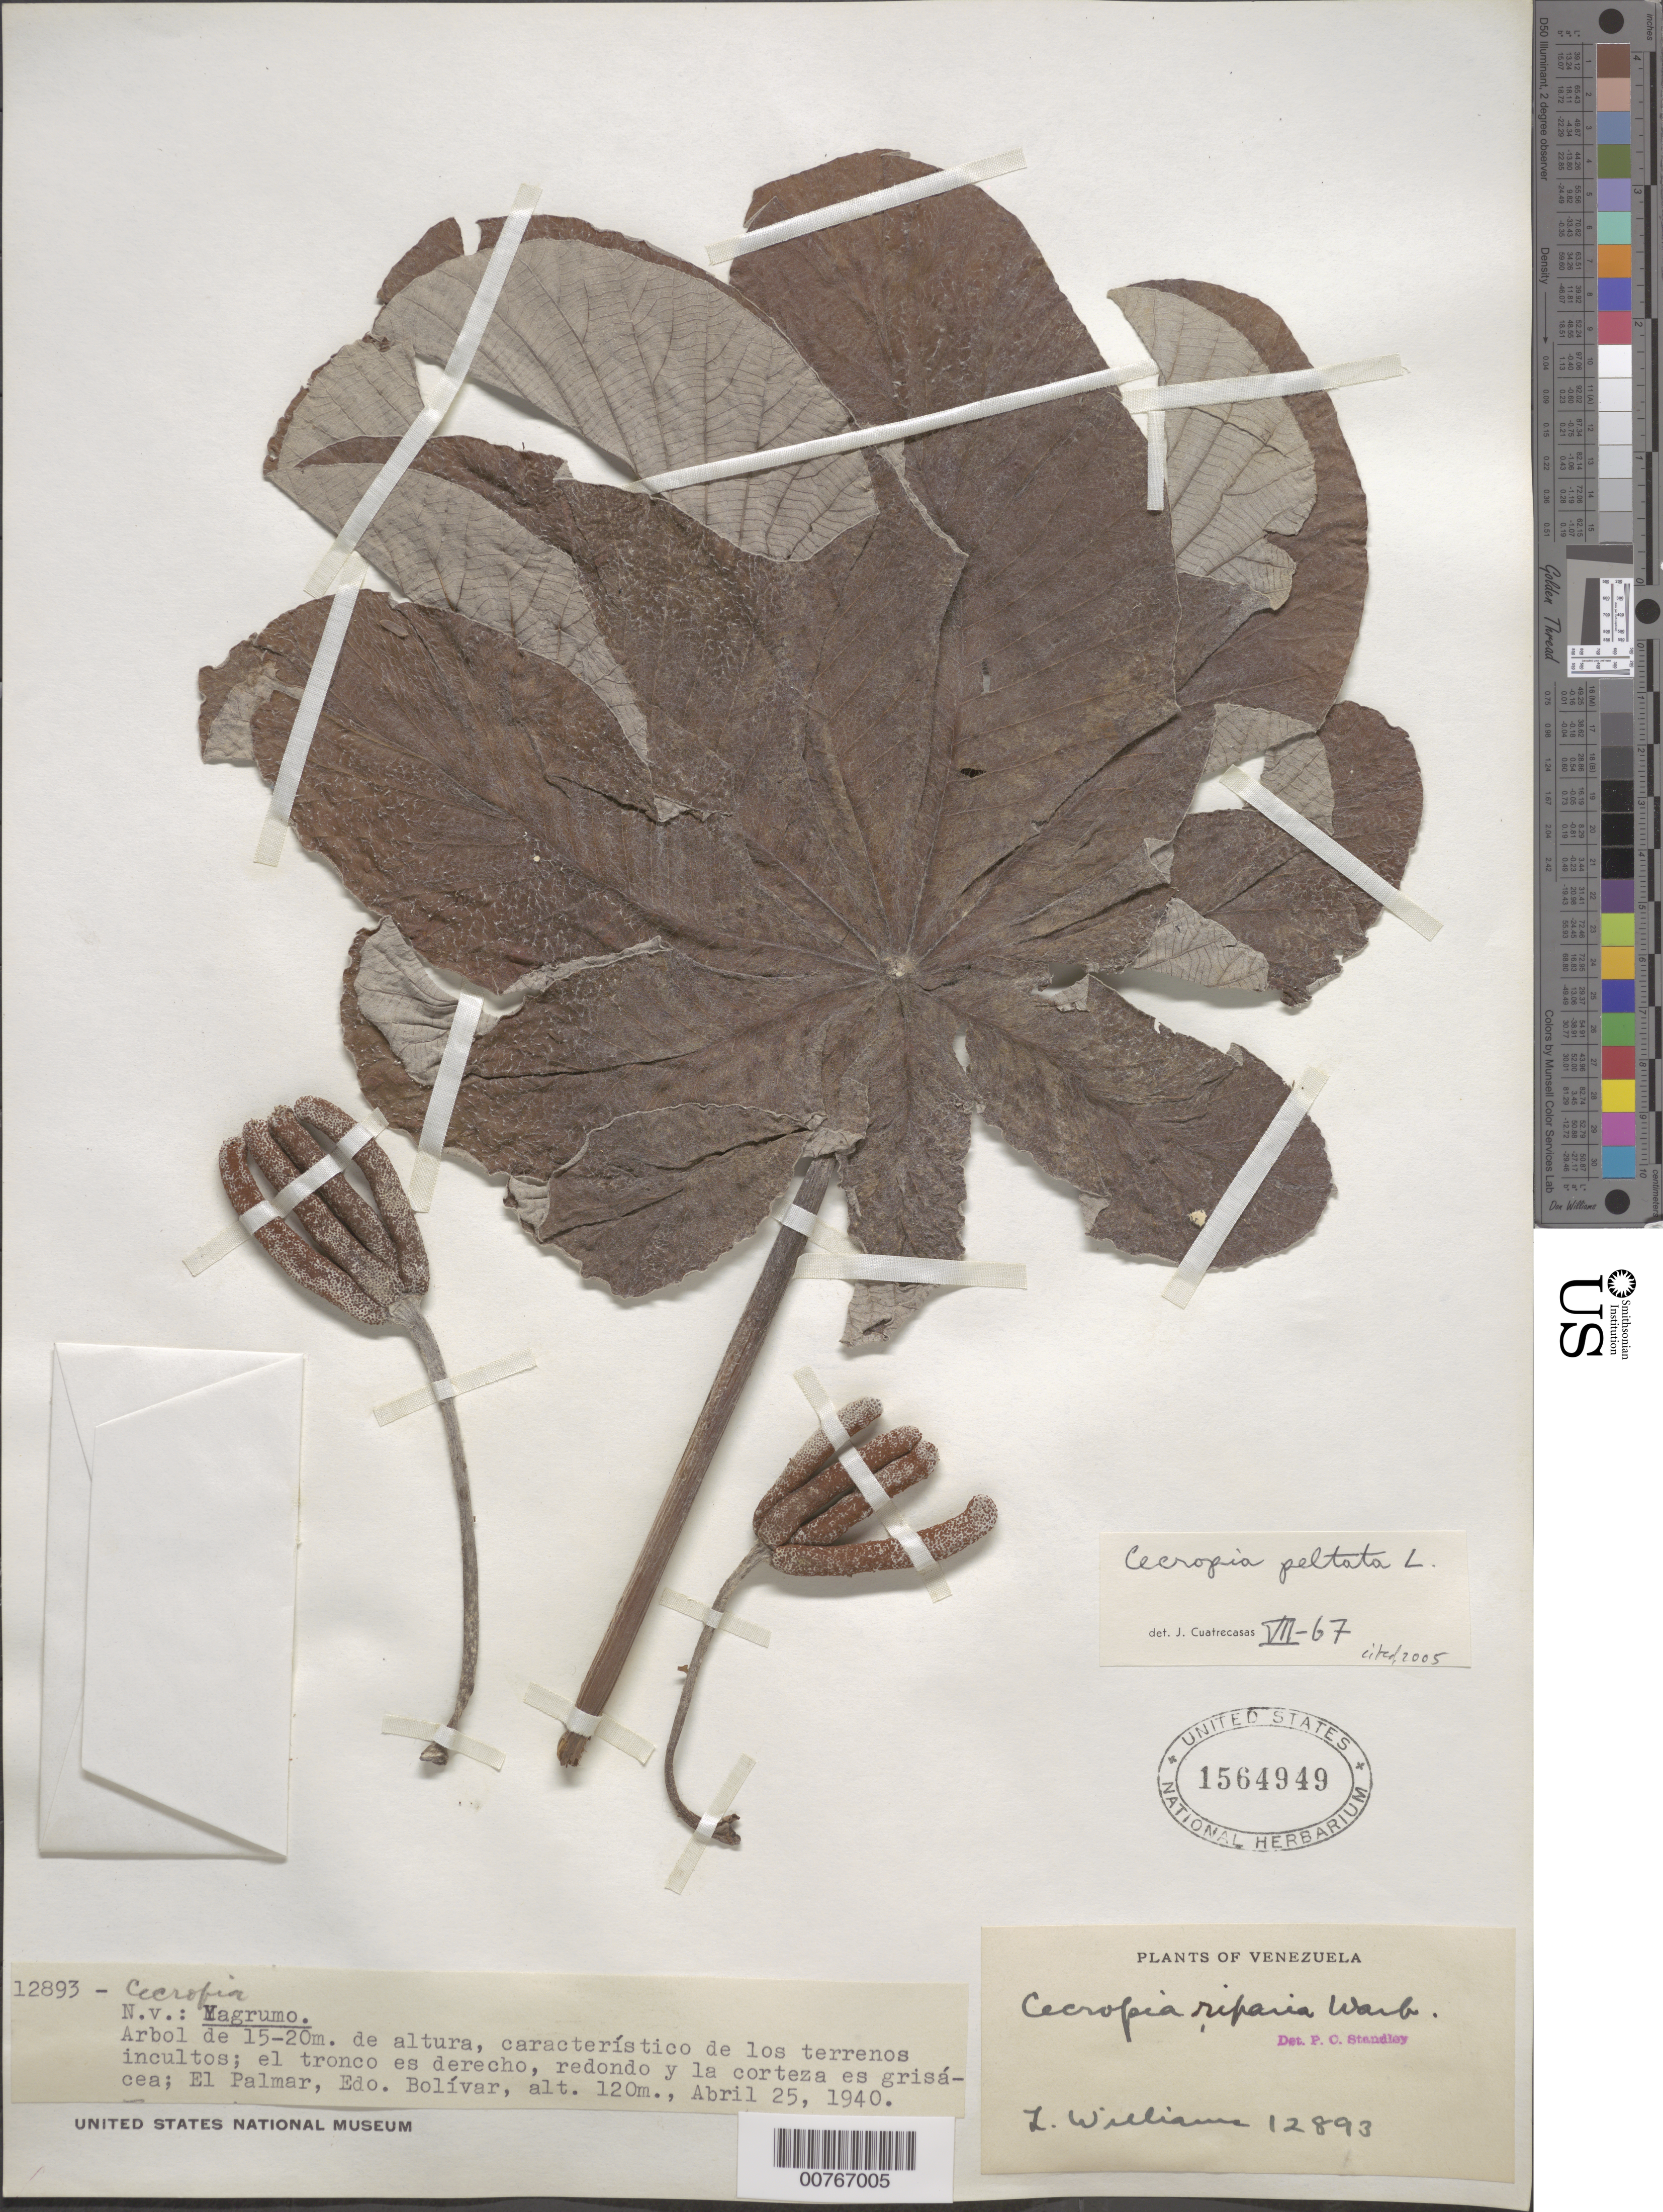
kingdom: Plantae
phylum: Tracheophyta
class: Magnoliopsida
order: Rosales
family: Urticaceae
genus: Cecropia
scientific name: Cecropia peltata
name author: L.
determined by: Cuatrecasas, J.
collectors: Ll. Williams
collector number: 12893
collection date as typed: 25-Apr-40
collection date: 1940-04-25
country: Venezuela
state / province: Bolívar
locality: El Palmar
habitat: Terrenos incultos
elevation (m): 100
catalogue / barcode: US 1564949